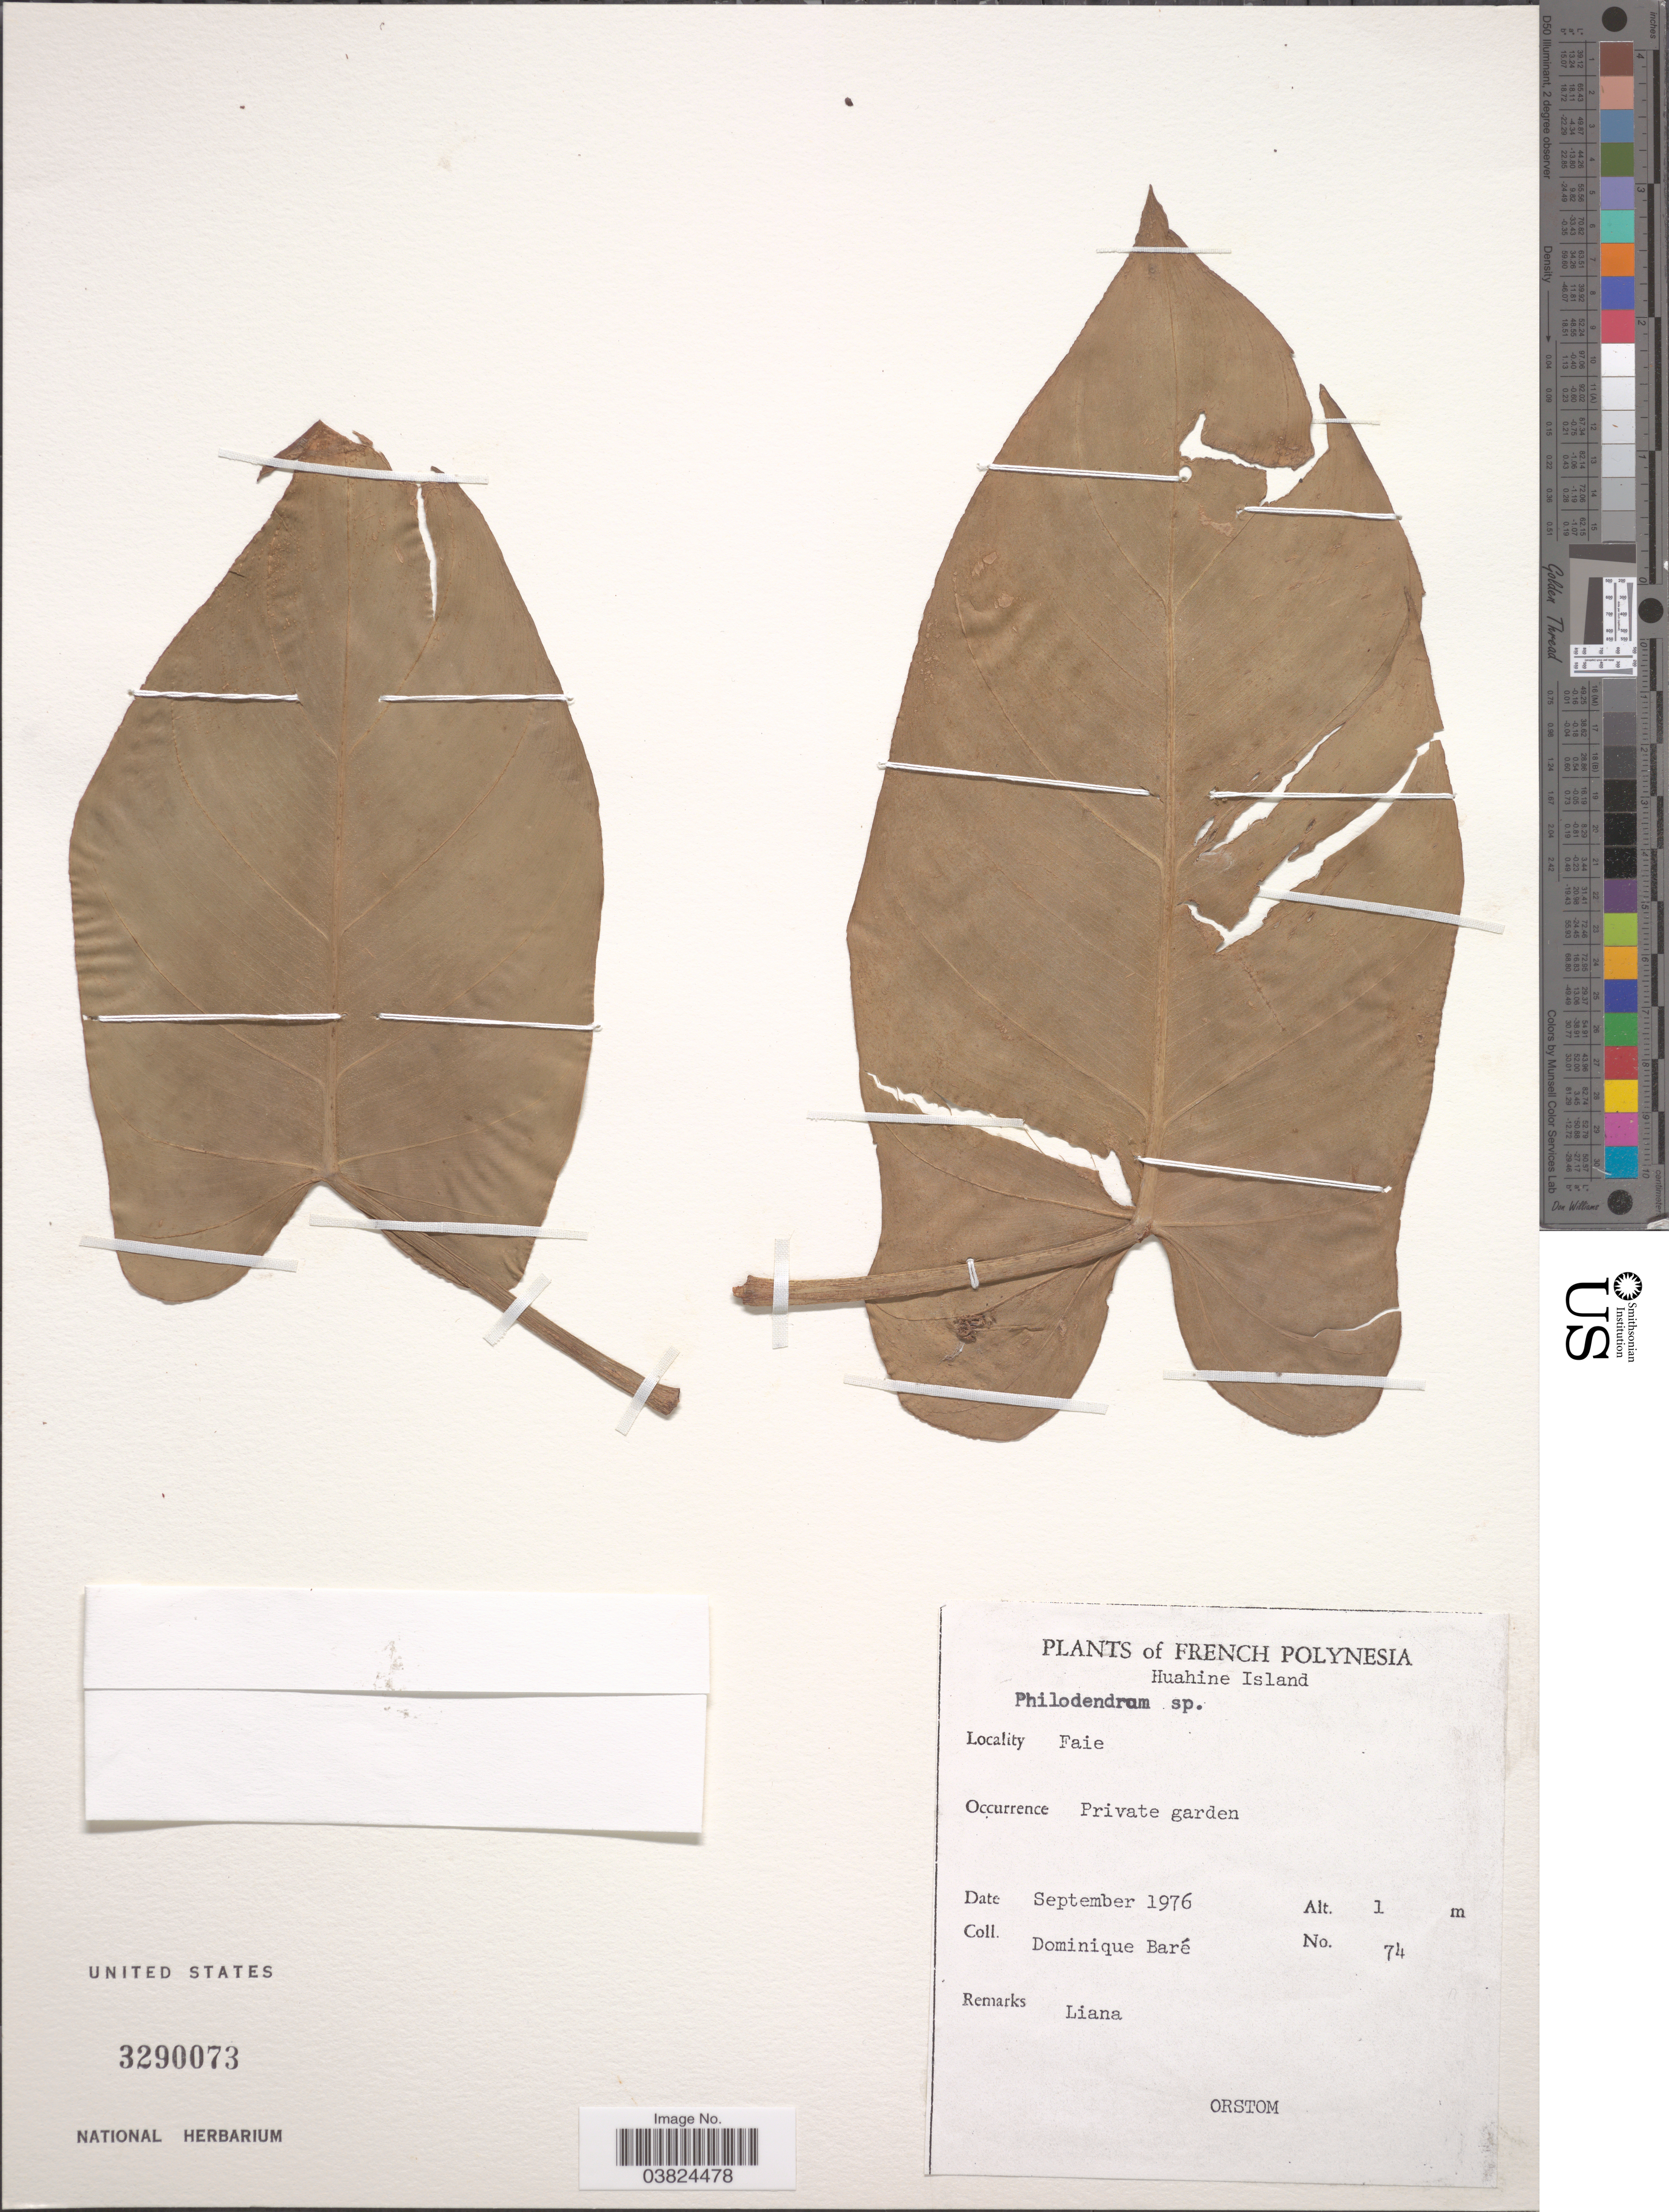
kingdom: Plantae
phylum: Tracheophyta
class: Liliopsida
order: Alismatales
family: Araceae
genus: Philodendron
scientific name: Philodendron sp.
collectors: D. Baré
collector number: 74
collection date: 1976-09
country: French Polynesia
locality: Huahine Island. Faie. Private garden.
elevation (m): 1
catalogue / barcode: US 3290073